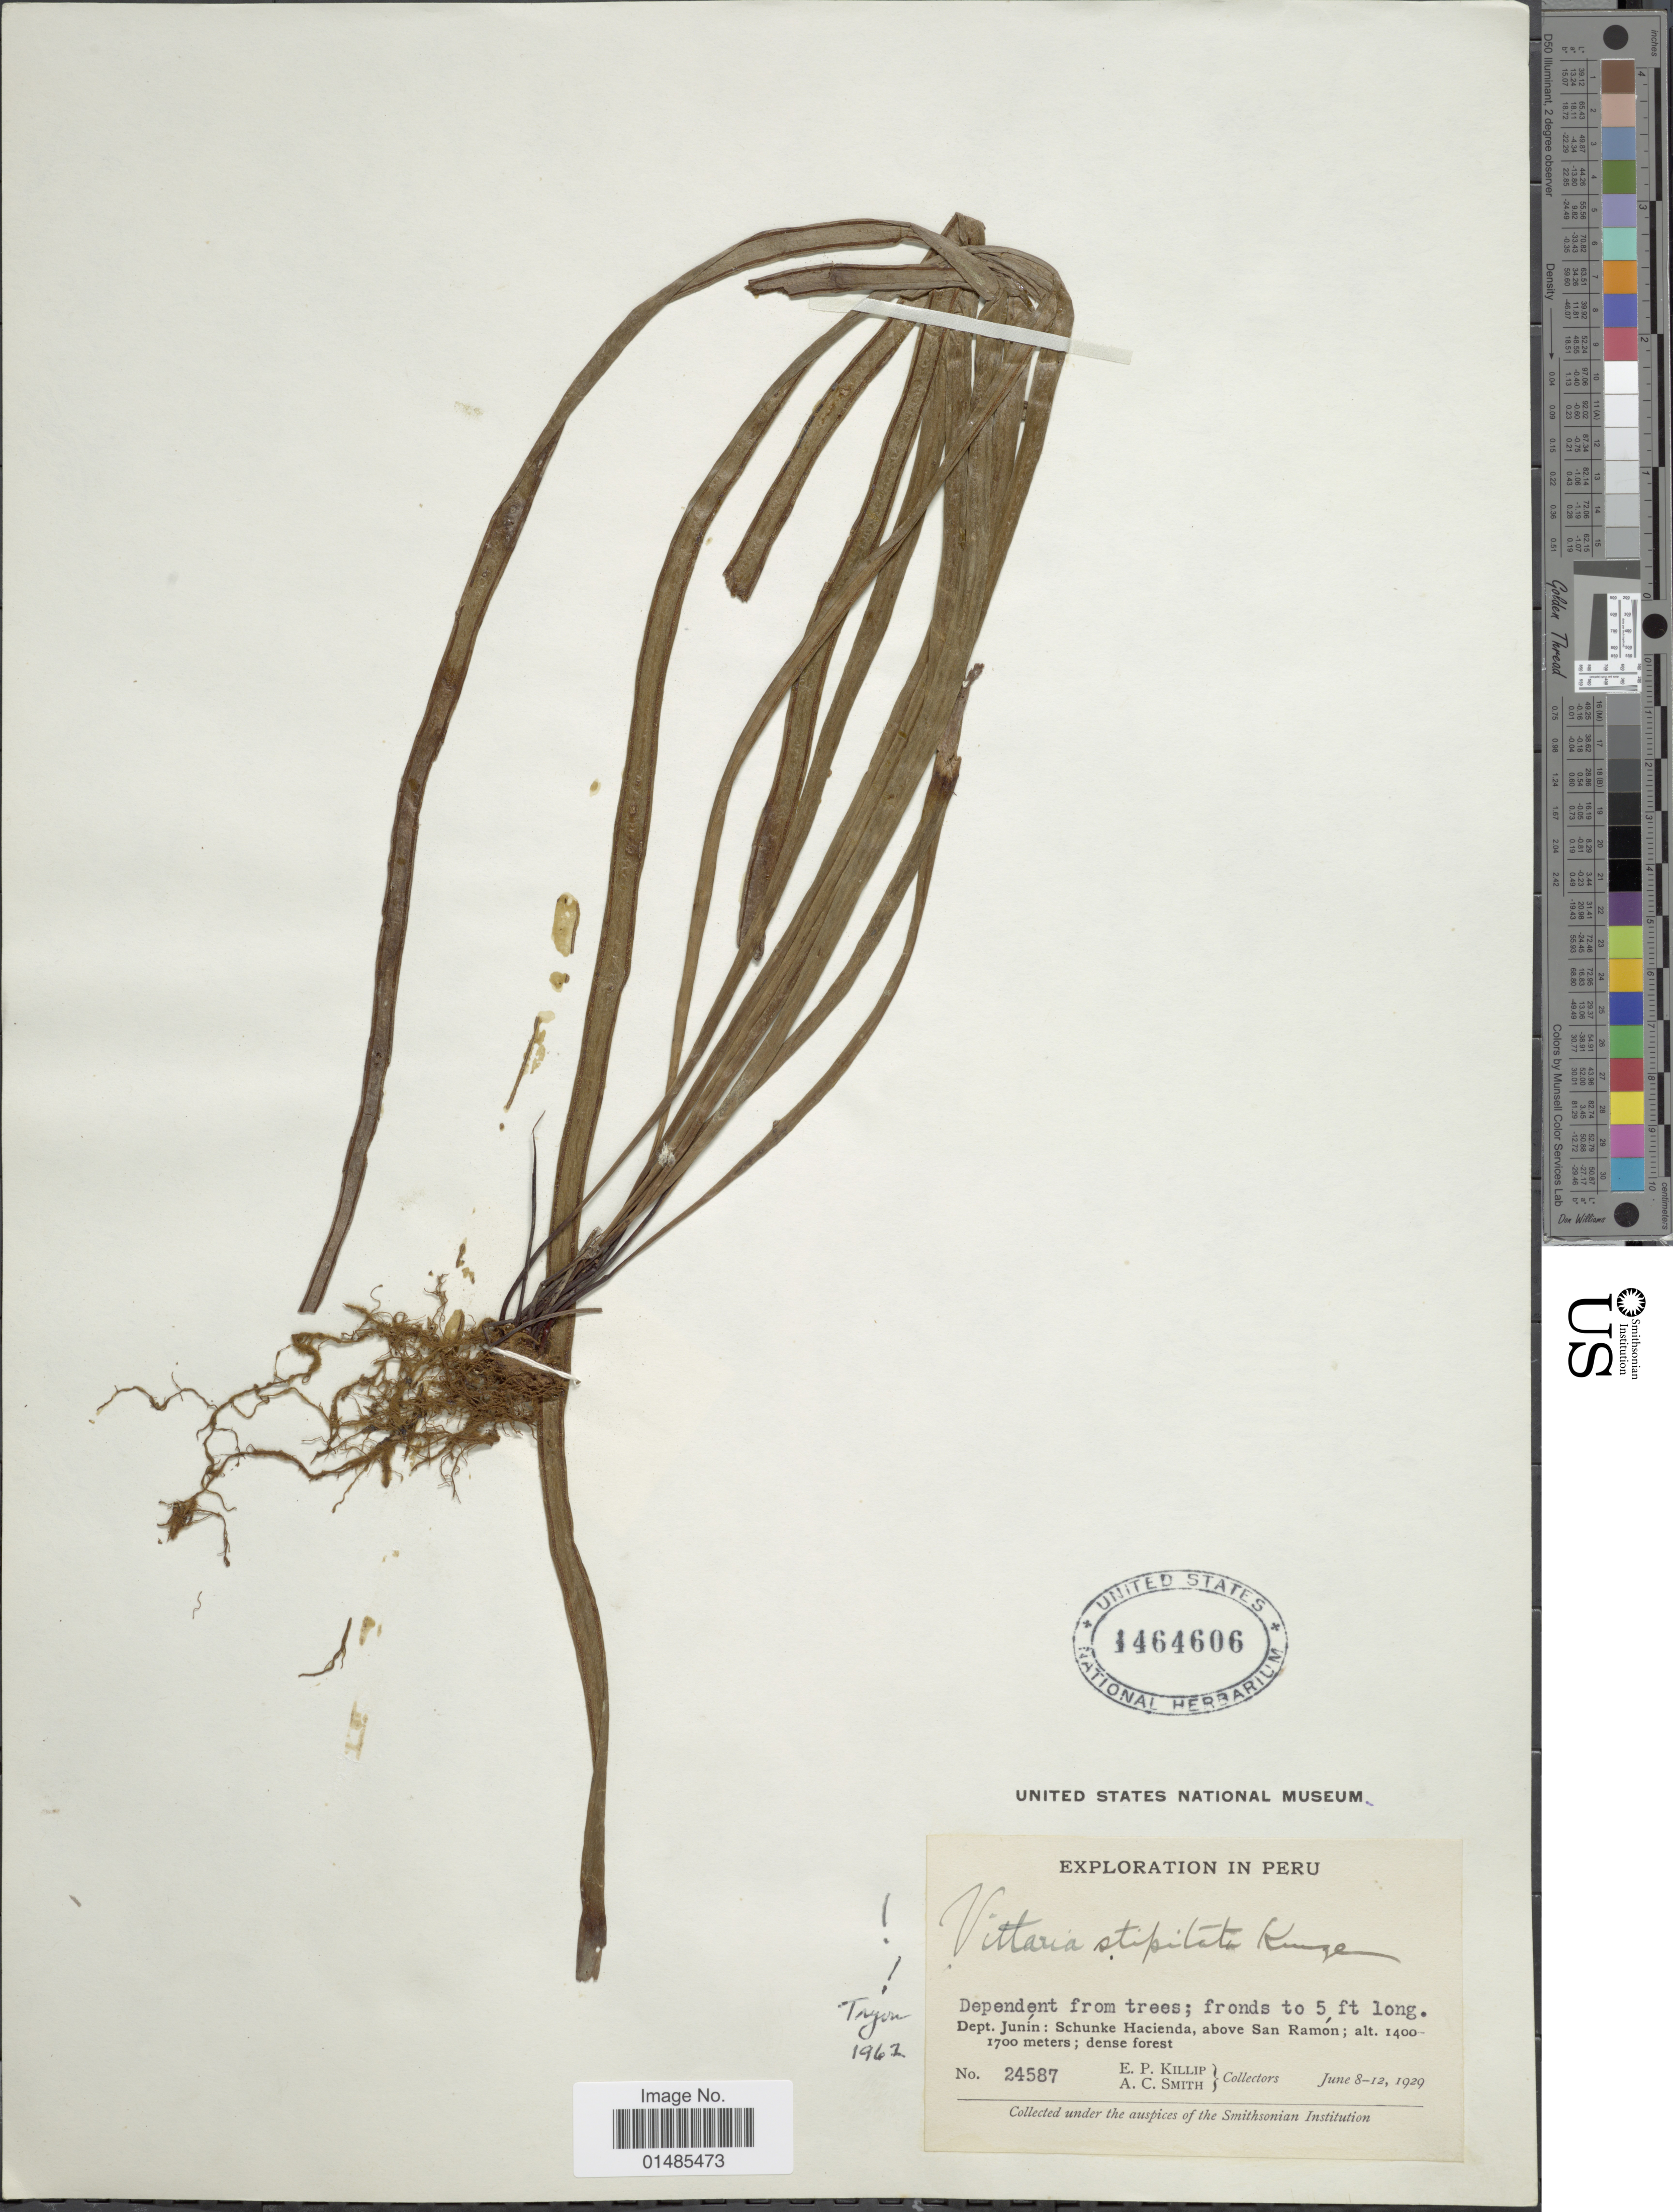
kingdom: Plantae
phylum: Tracheophyta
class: Polypodiopsida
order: Polypodiales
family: Pteridaceae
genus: Radiovittaria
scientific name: Radiovittaria stipitata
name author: (Kunze) E.H. Crane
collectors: E. P. Killip & A. C. Smith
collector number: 24587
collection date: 1929-06-08/1929-06-12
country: Peru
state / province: Junín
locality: Schunke Hacienda, above San Ramón.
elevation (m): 1400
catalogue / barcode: US 1464606